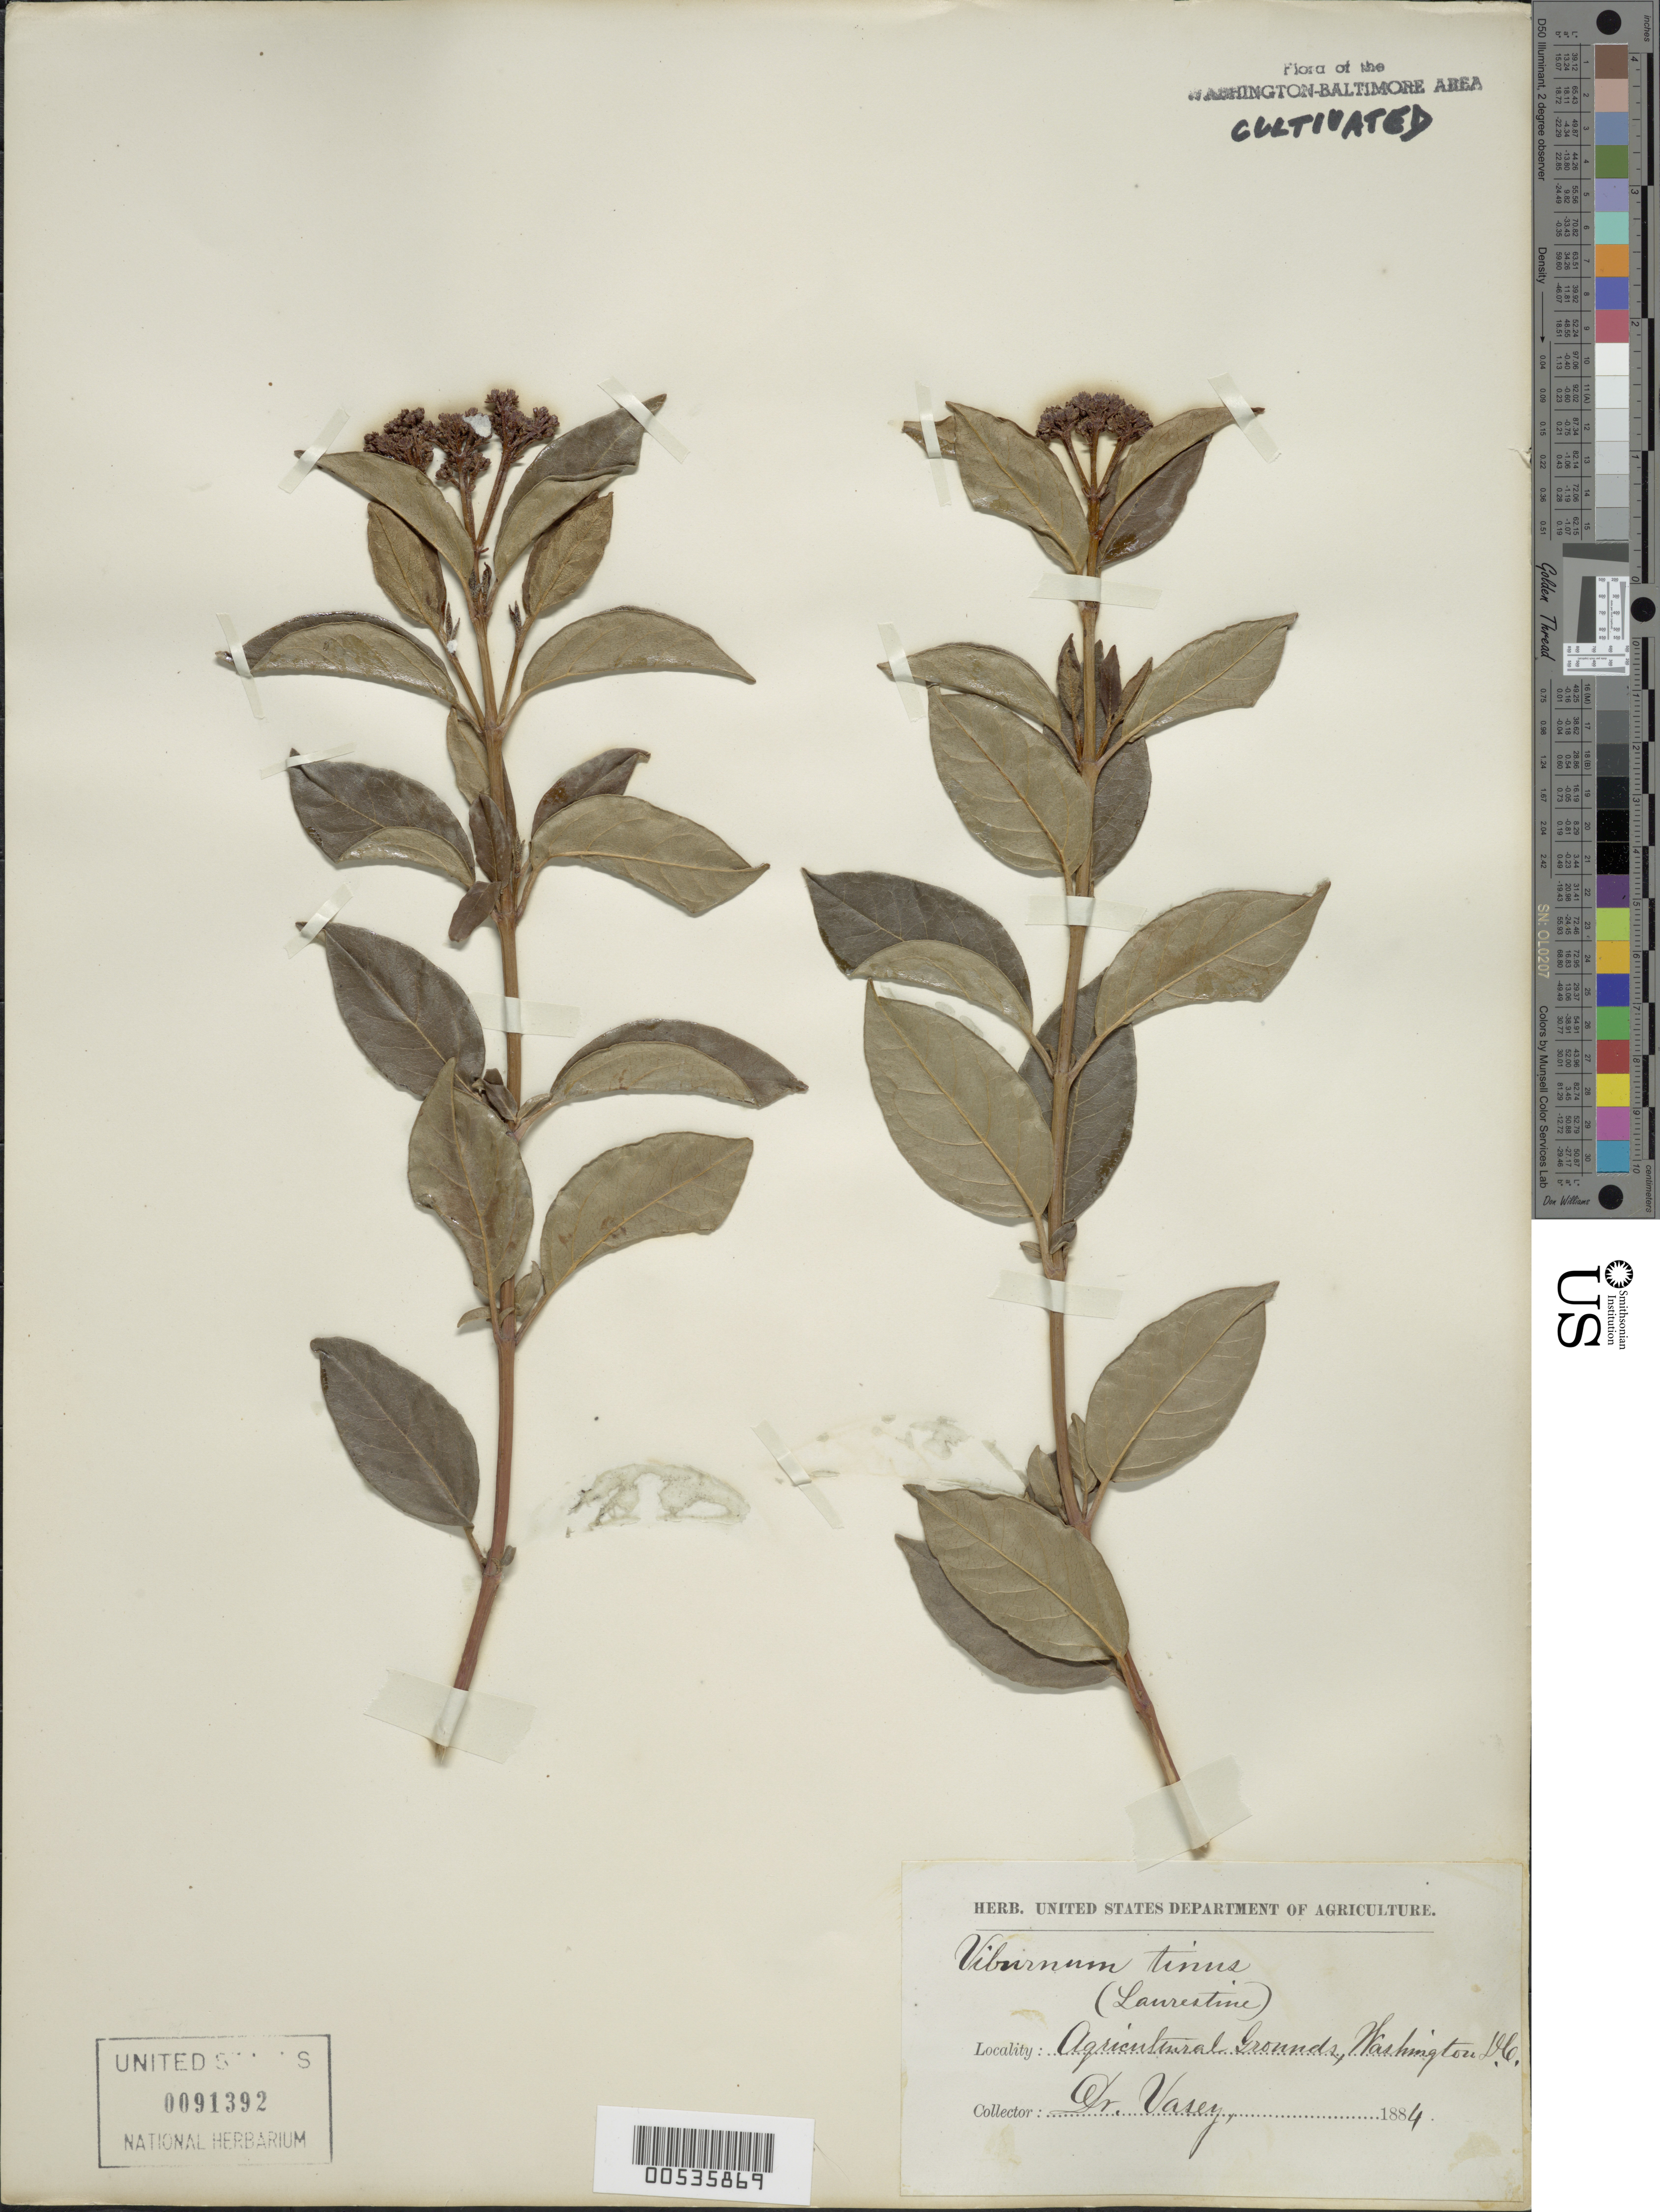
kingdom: Plantae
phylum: Tracheophyta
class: Magnoliopsida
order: Dipsacales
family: Viburnaceae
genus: Viburnum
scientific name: Viburnum tinus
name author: L.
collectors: G. Vasey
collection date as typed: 1884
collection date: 1884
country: United States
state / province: District of Columbia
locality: Department of Agriculture, Washington, D.C.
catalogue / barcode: US 91392